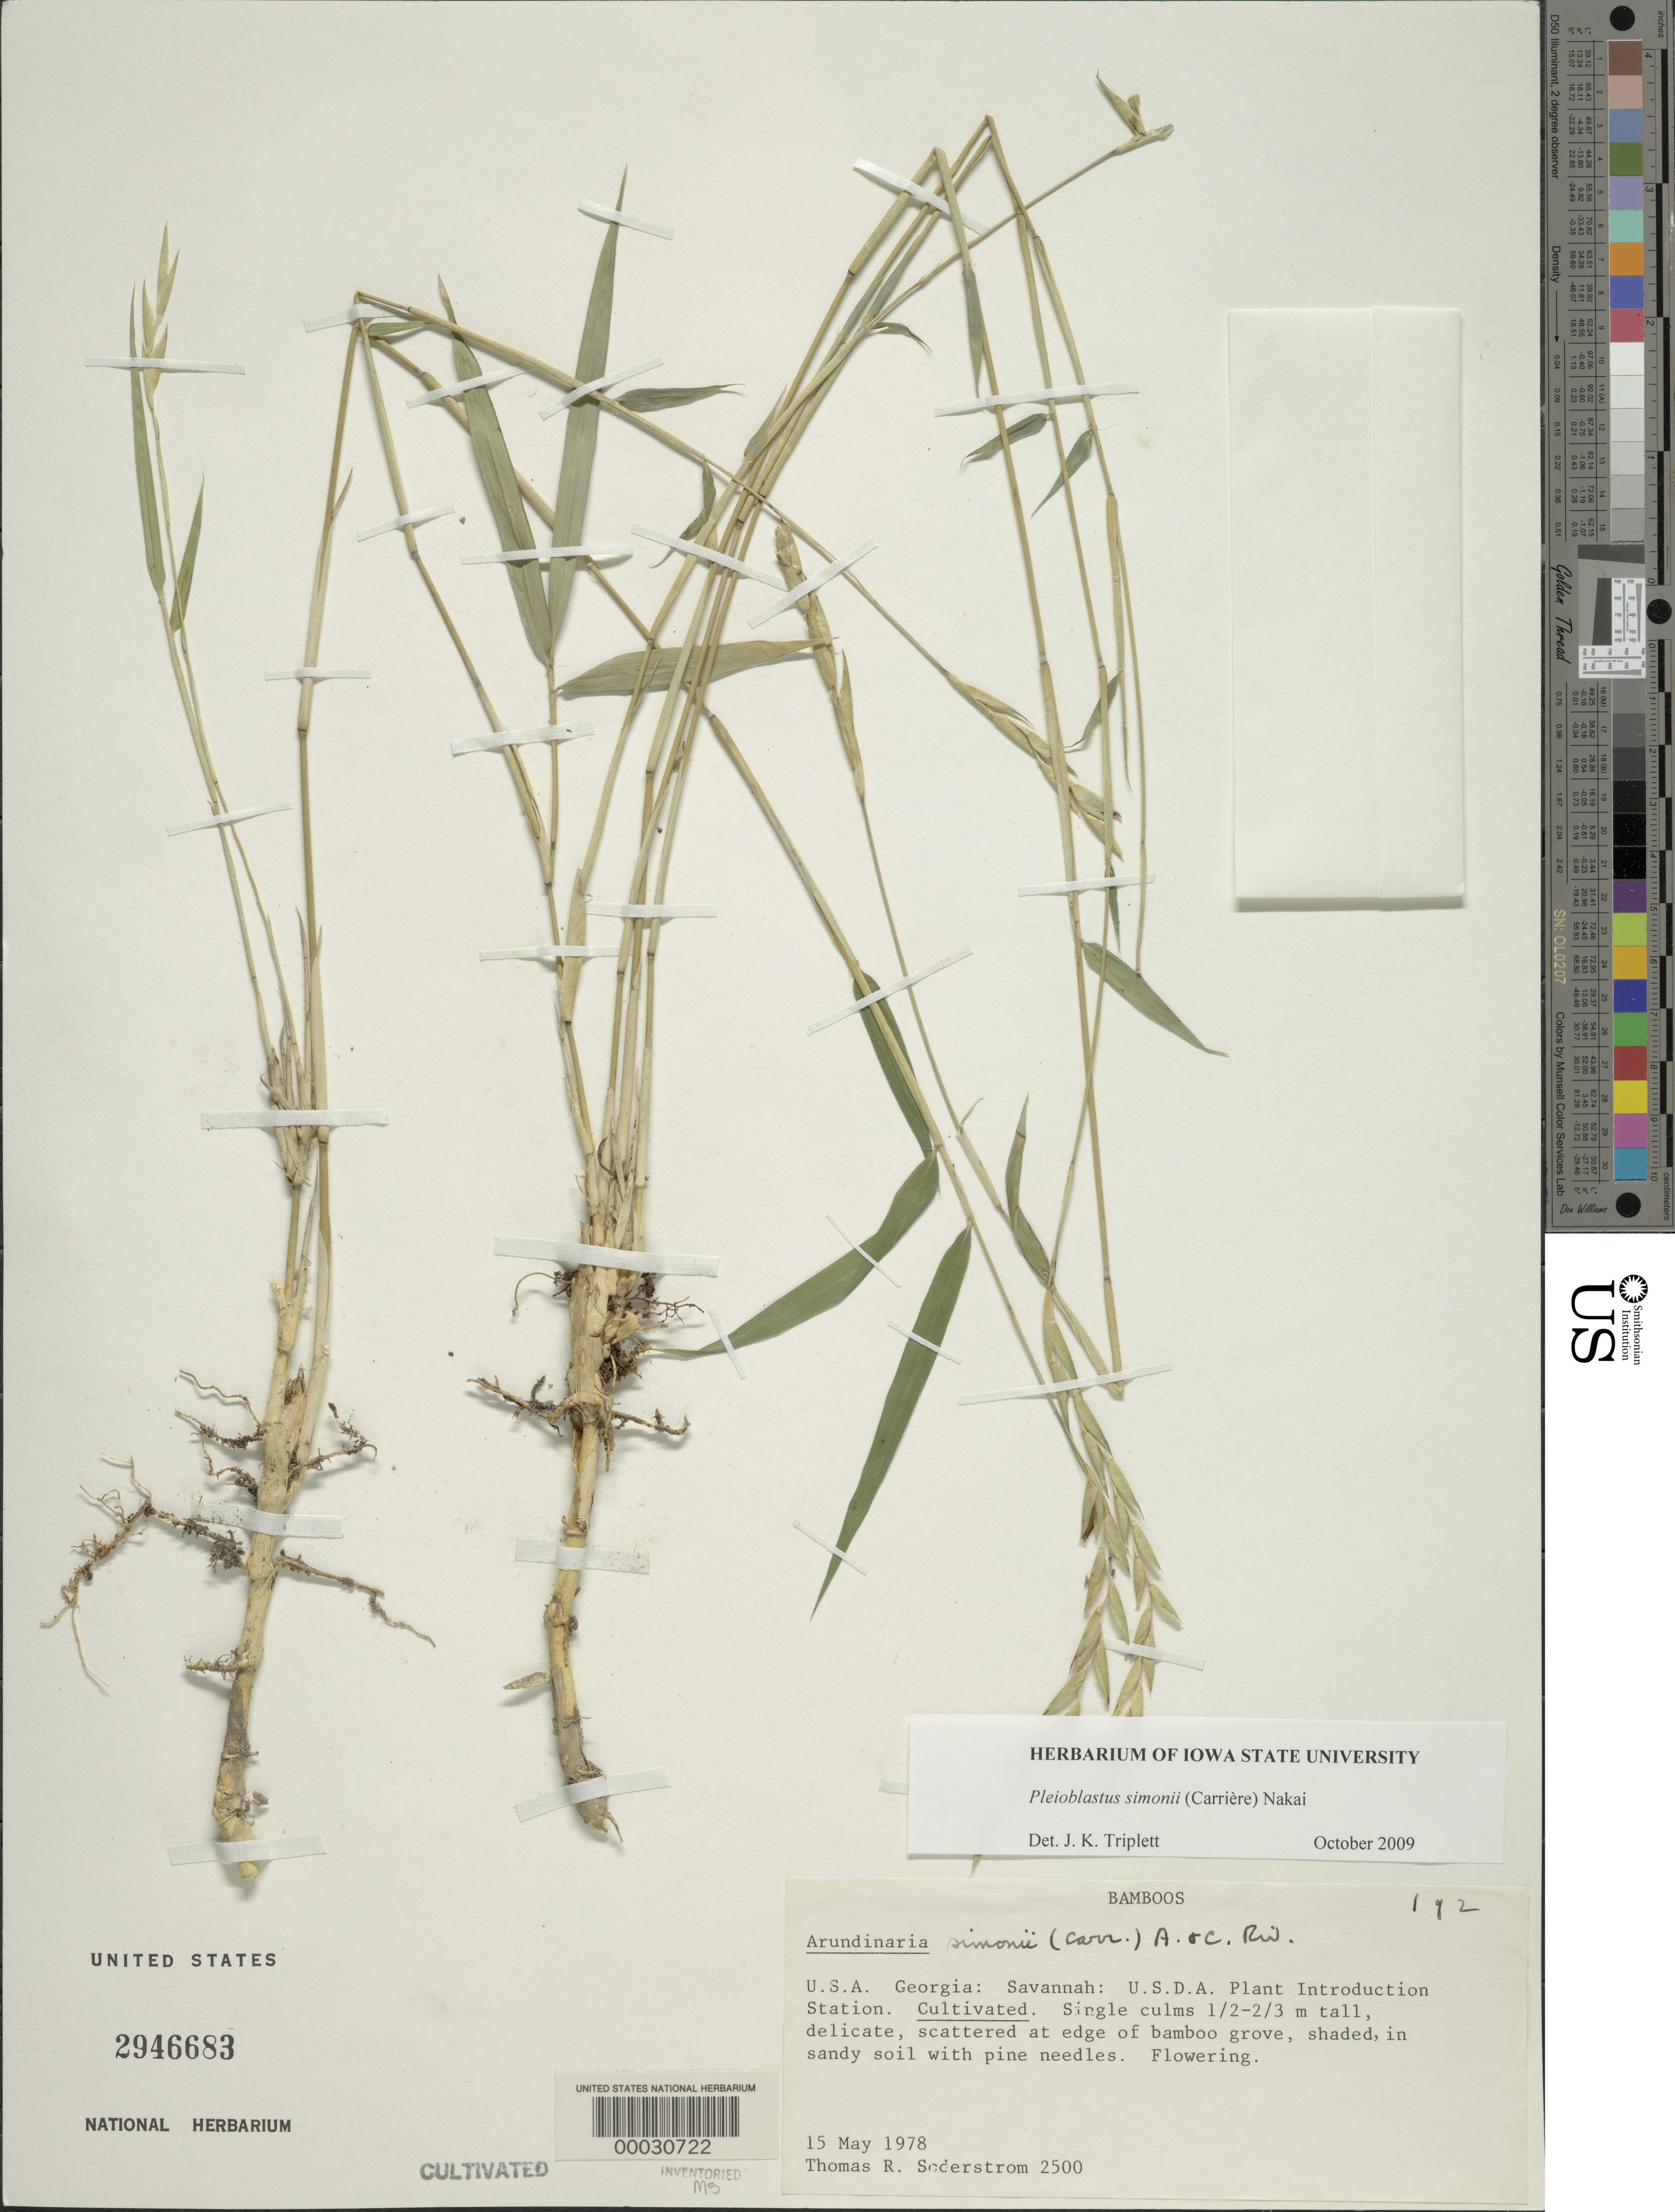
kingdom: Plantae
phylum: Tracheophyta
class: Liliopsida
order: Poales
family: Poaceae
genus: Pleioblastus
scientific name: Pleioblastus simonii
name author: (Carrière) Nakai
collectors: T. R. Soderstrom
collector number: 2500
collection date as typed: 15 May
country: United States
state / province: Georgia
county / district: Chatham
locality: U.s.d.a. plant introduction station-savannah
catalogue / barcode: US 2946683